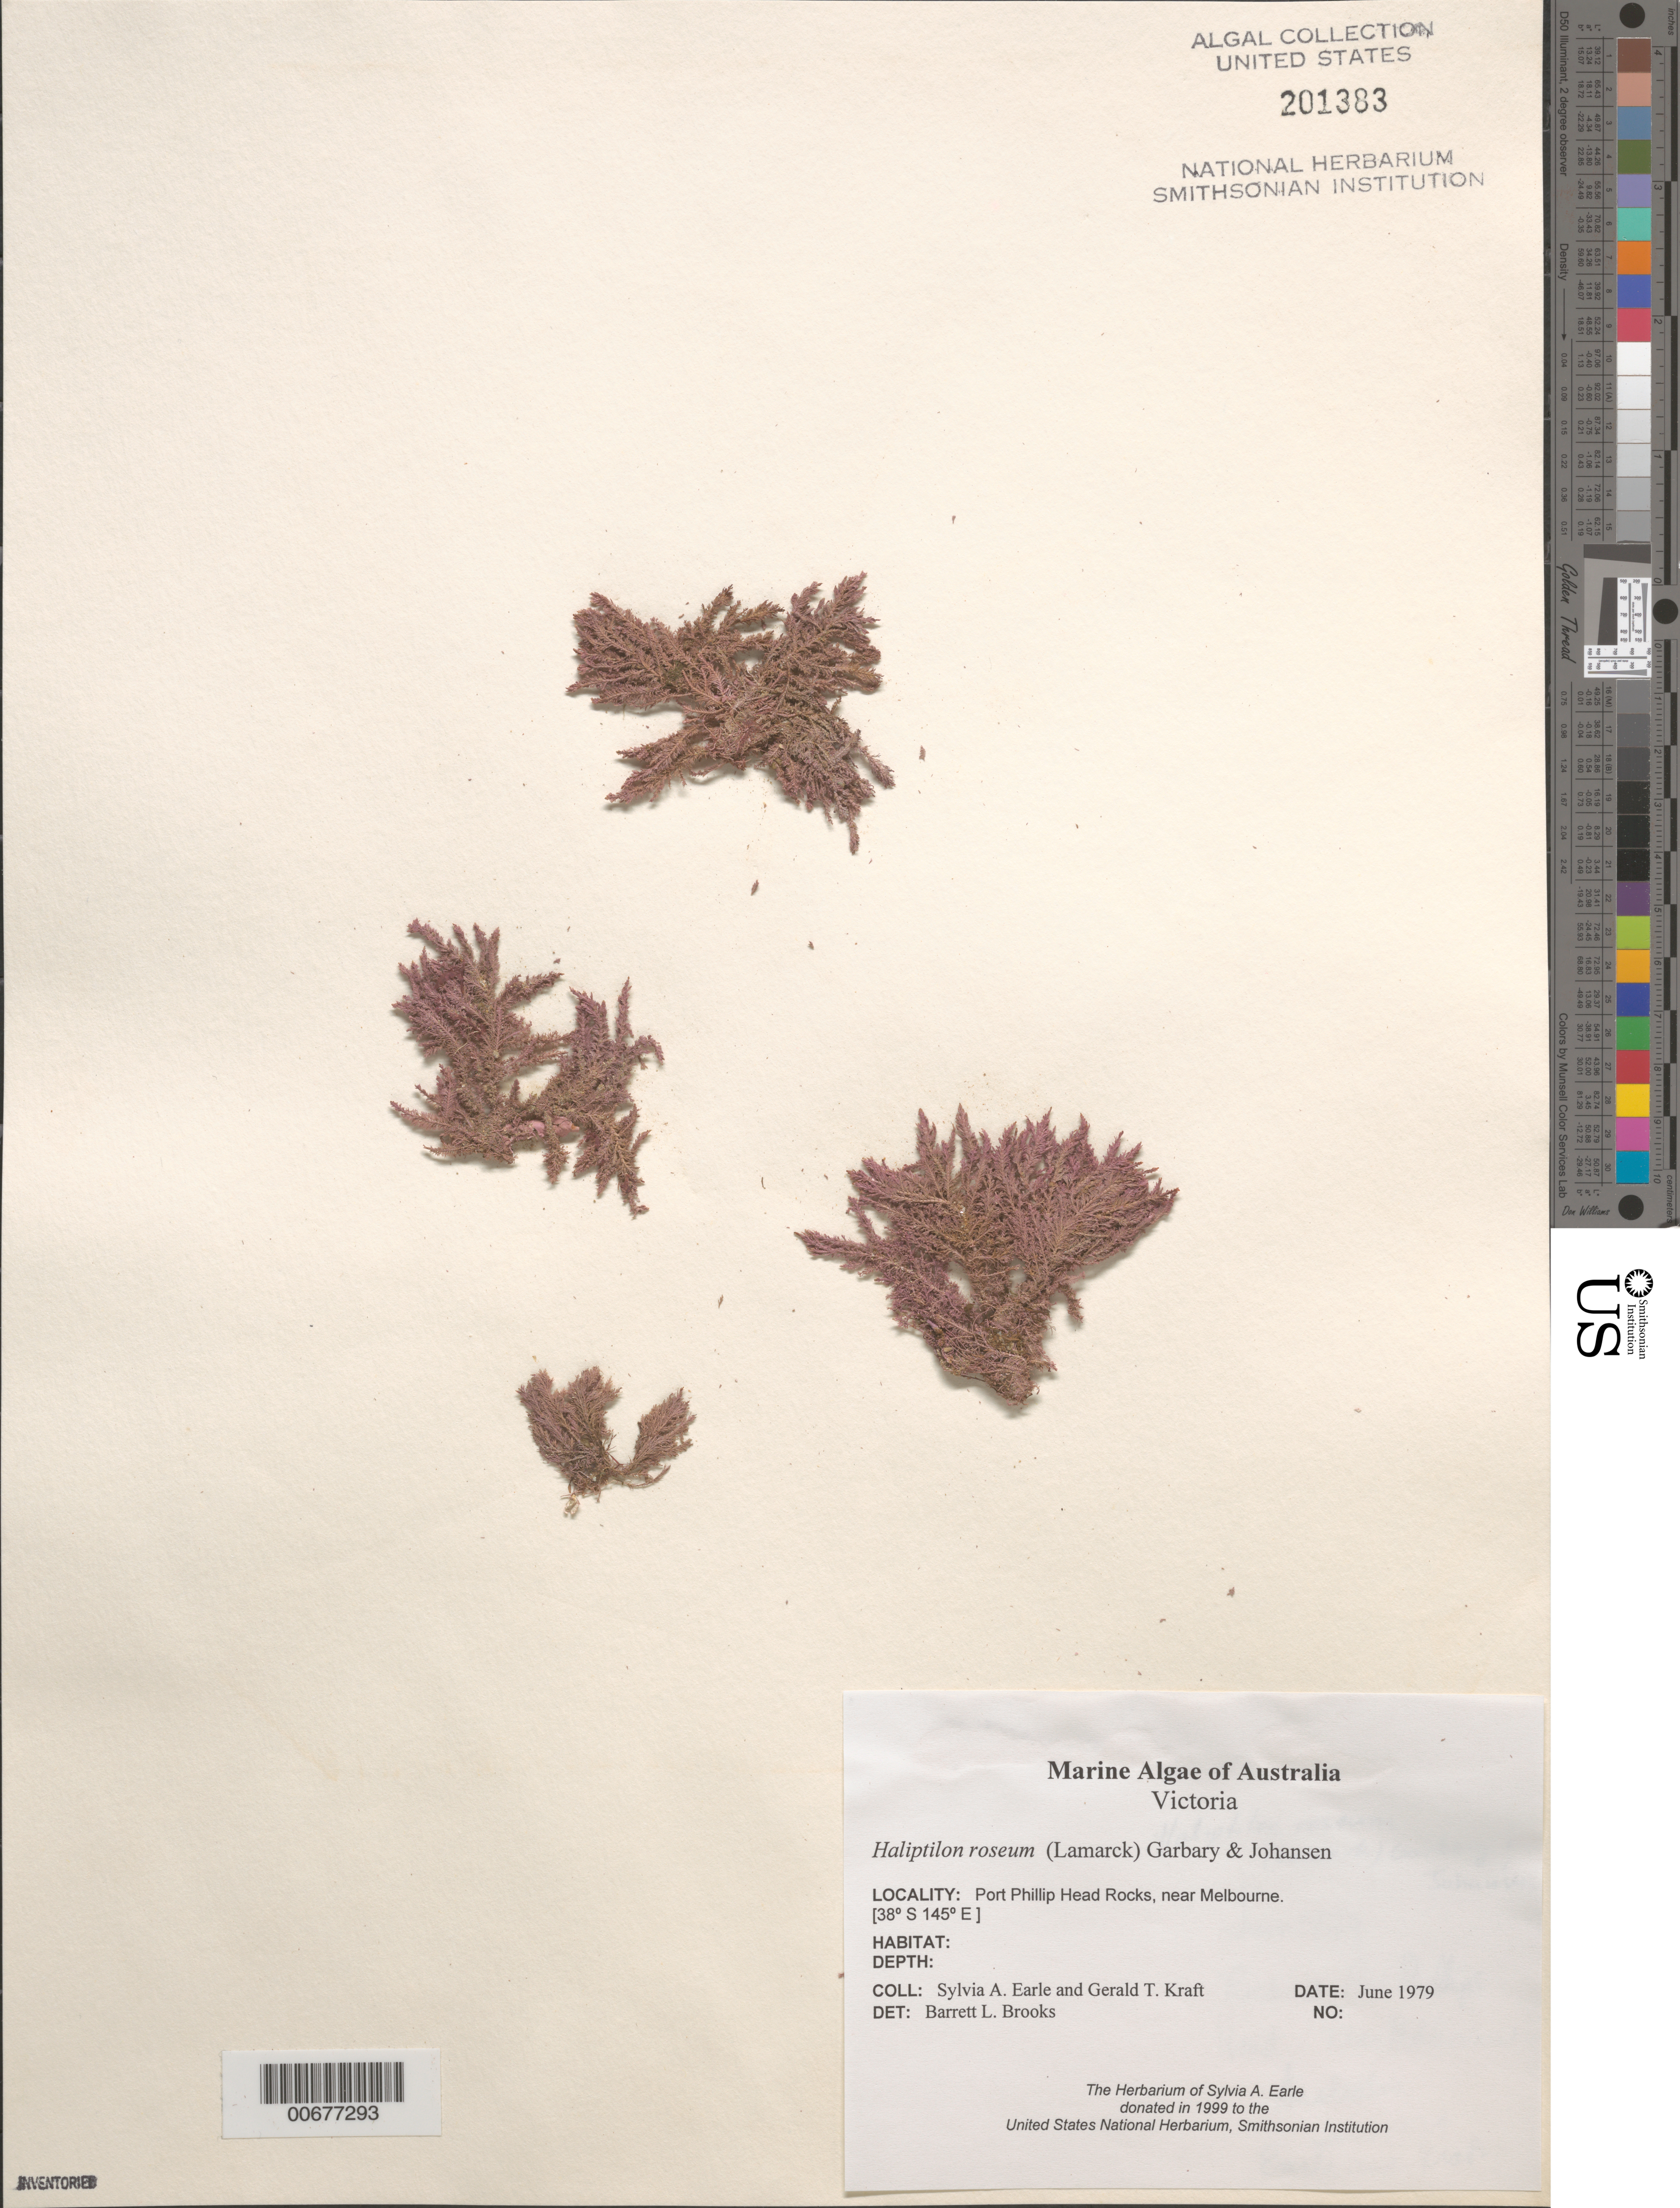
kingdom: Plantae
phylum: Rhodophyta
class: Florideophyceae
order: Corallinales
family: Corallinaceae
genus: Jania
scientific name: Jania rosea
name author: (Lam.) Decne.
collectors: S. A. Earle & G. T. Kraft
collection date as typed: Jun 1979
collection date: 1979-06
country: Australia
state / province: Victoria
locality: Port Phillip Head Rocks, near Melbourne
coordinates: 38 S, 145 E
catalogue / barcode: US 201383